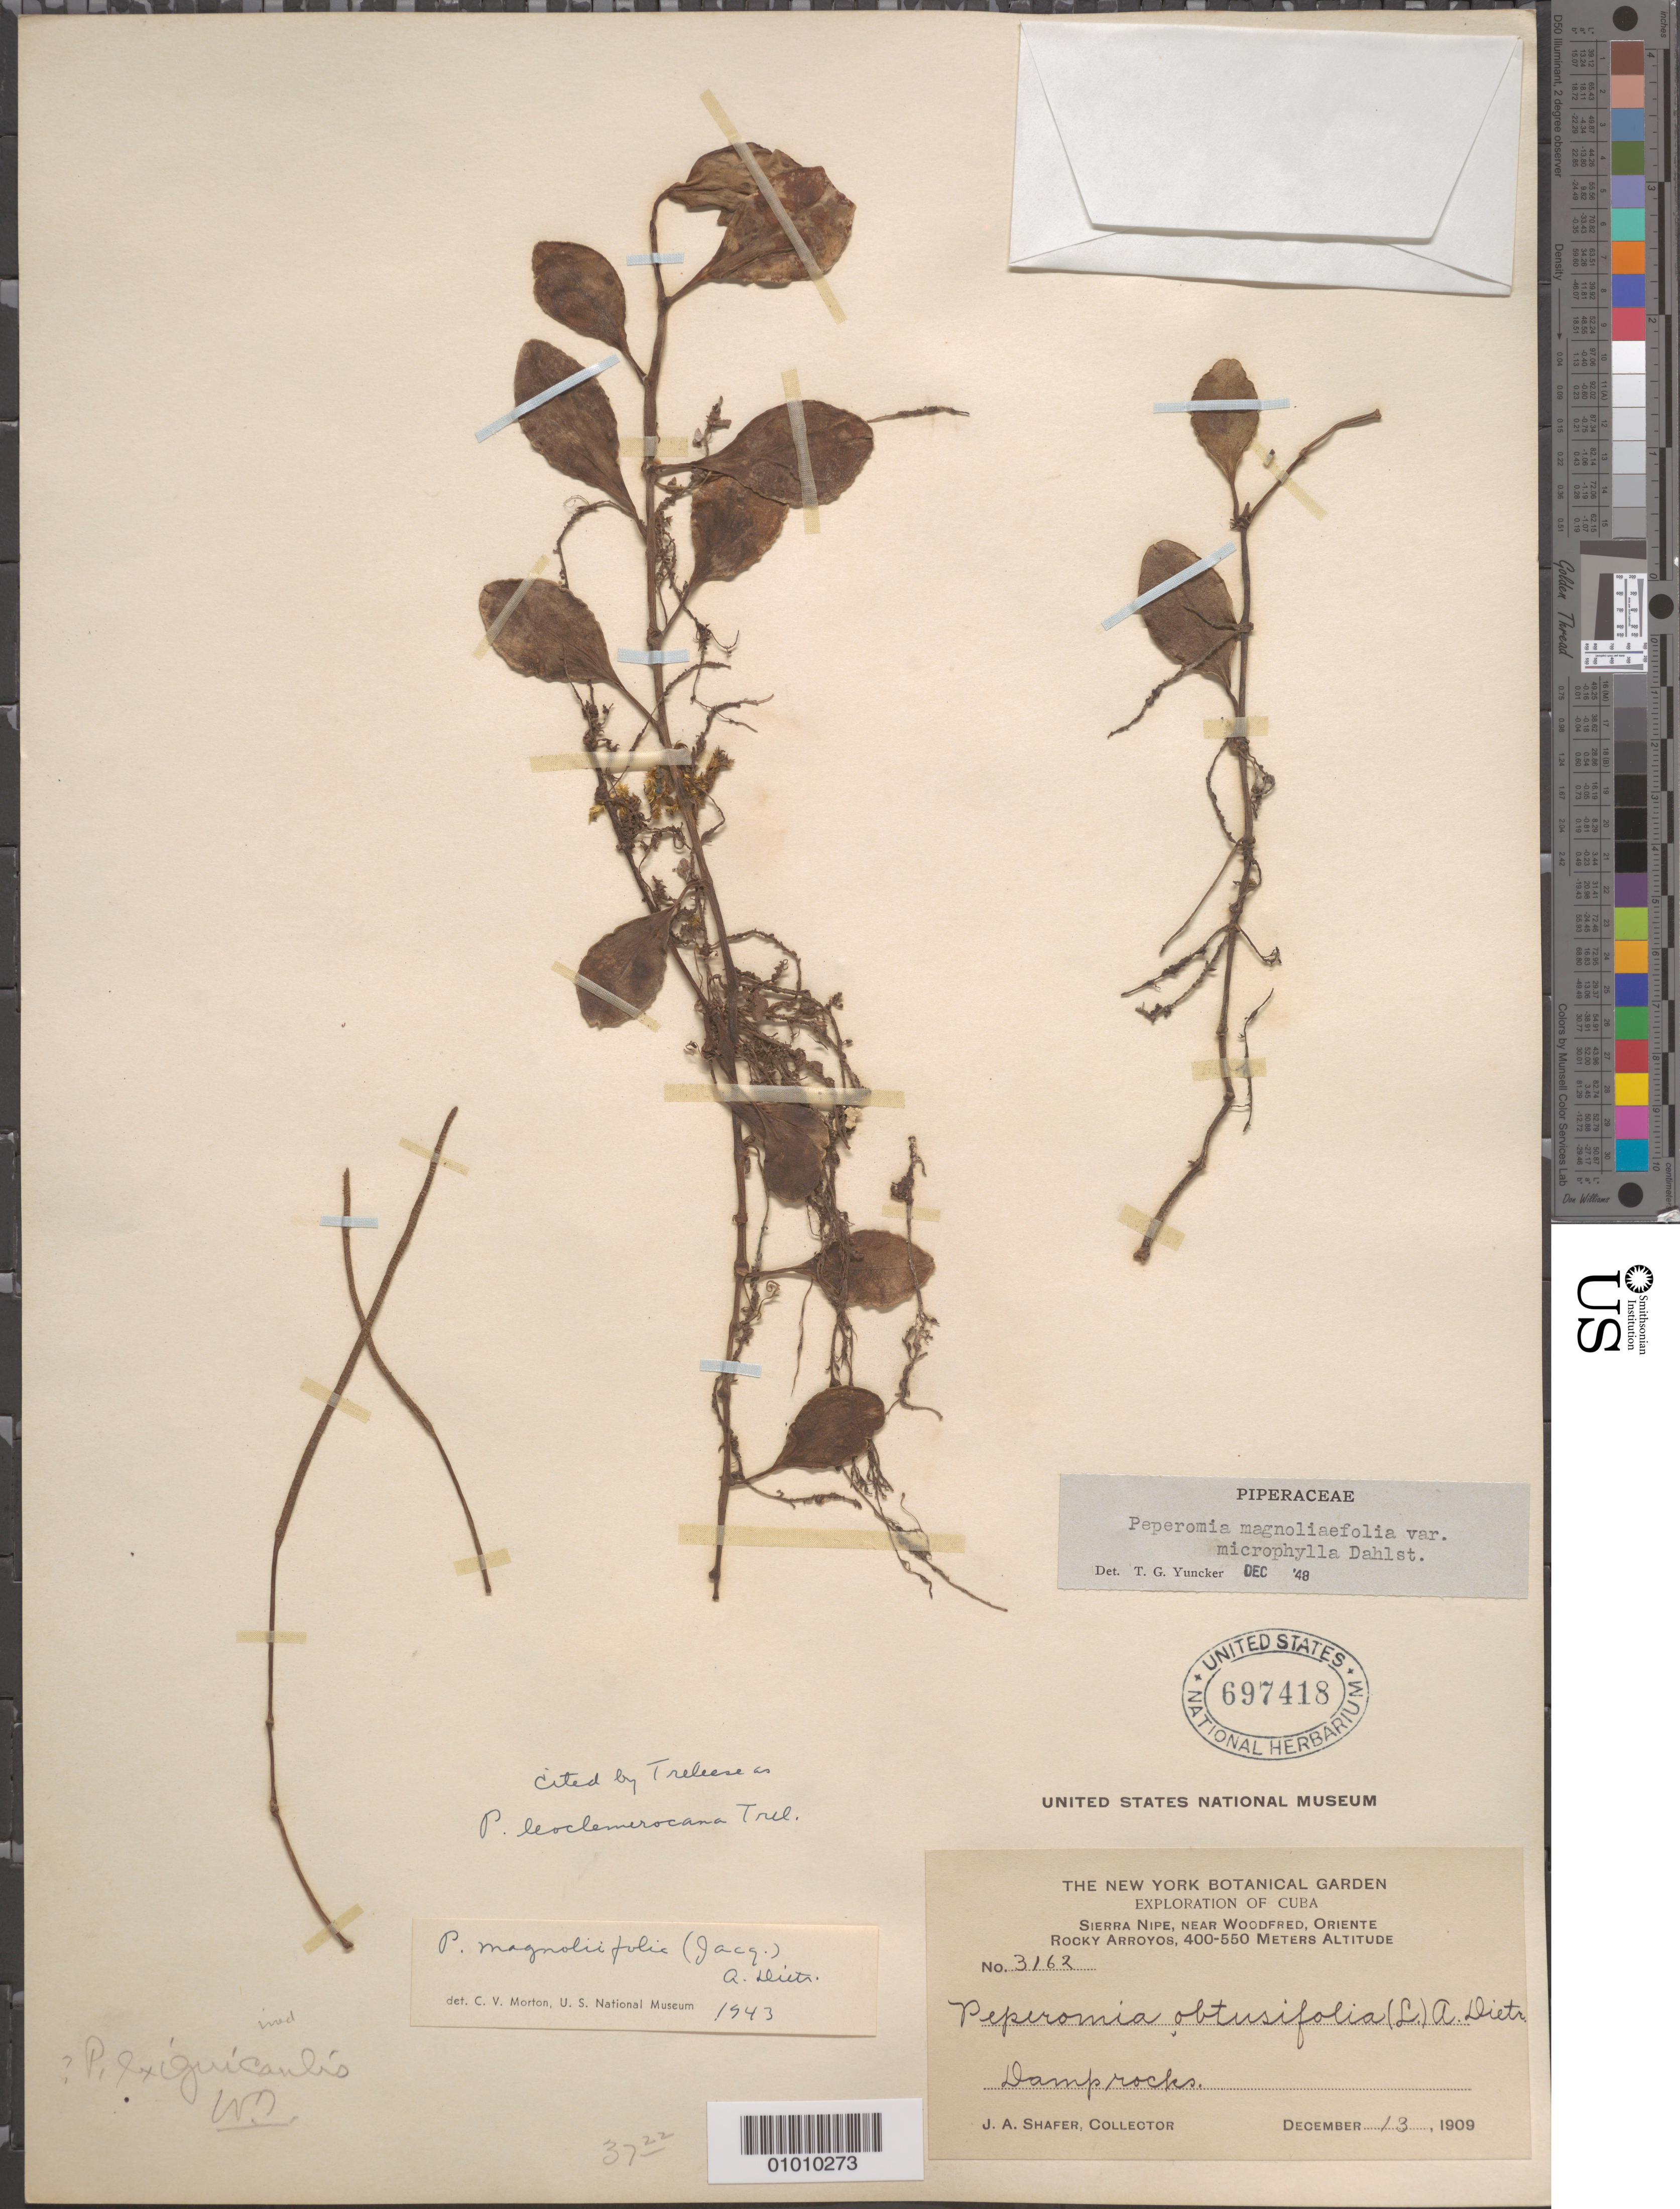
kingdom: Plantae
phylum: Tracheophyta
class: Magnoliopsida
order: Piperales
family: Piperaceae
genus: Peperomia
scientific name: Peperomia magnoliifolia var. magnoliifolia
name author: (Jacq.) A. Dietr.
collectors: J. A. Shafer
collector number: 3162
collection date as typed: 13 Dec 1909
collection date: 1909-12-13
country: Cuba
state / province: Holguín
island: Cuba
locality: Sierra Nipe, near Woodfred, Oriente Rocky Arroyos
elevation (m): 400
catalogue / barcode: US 697418